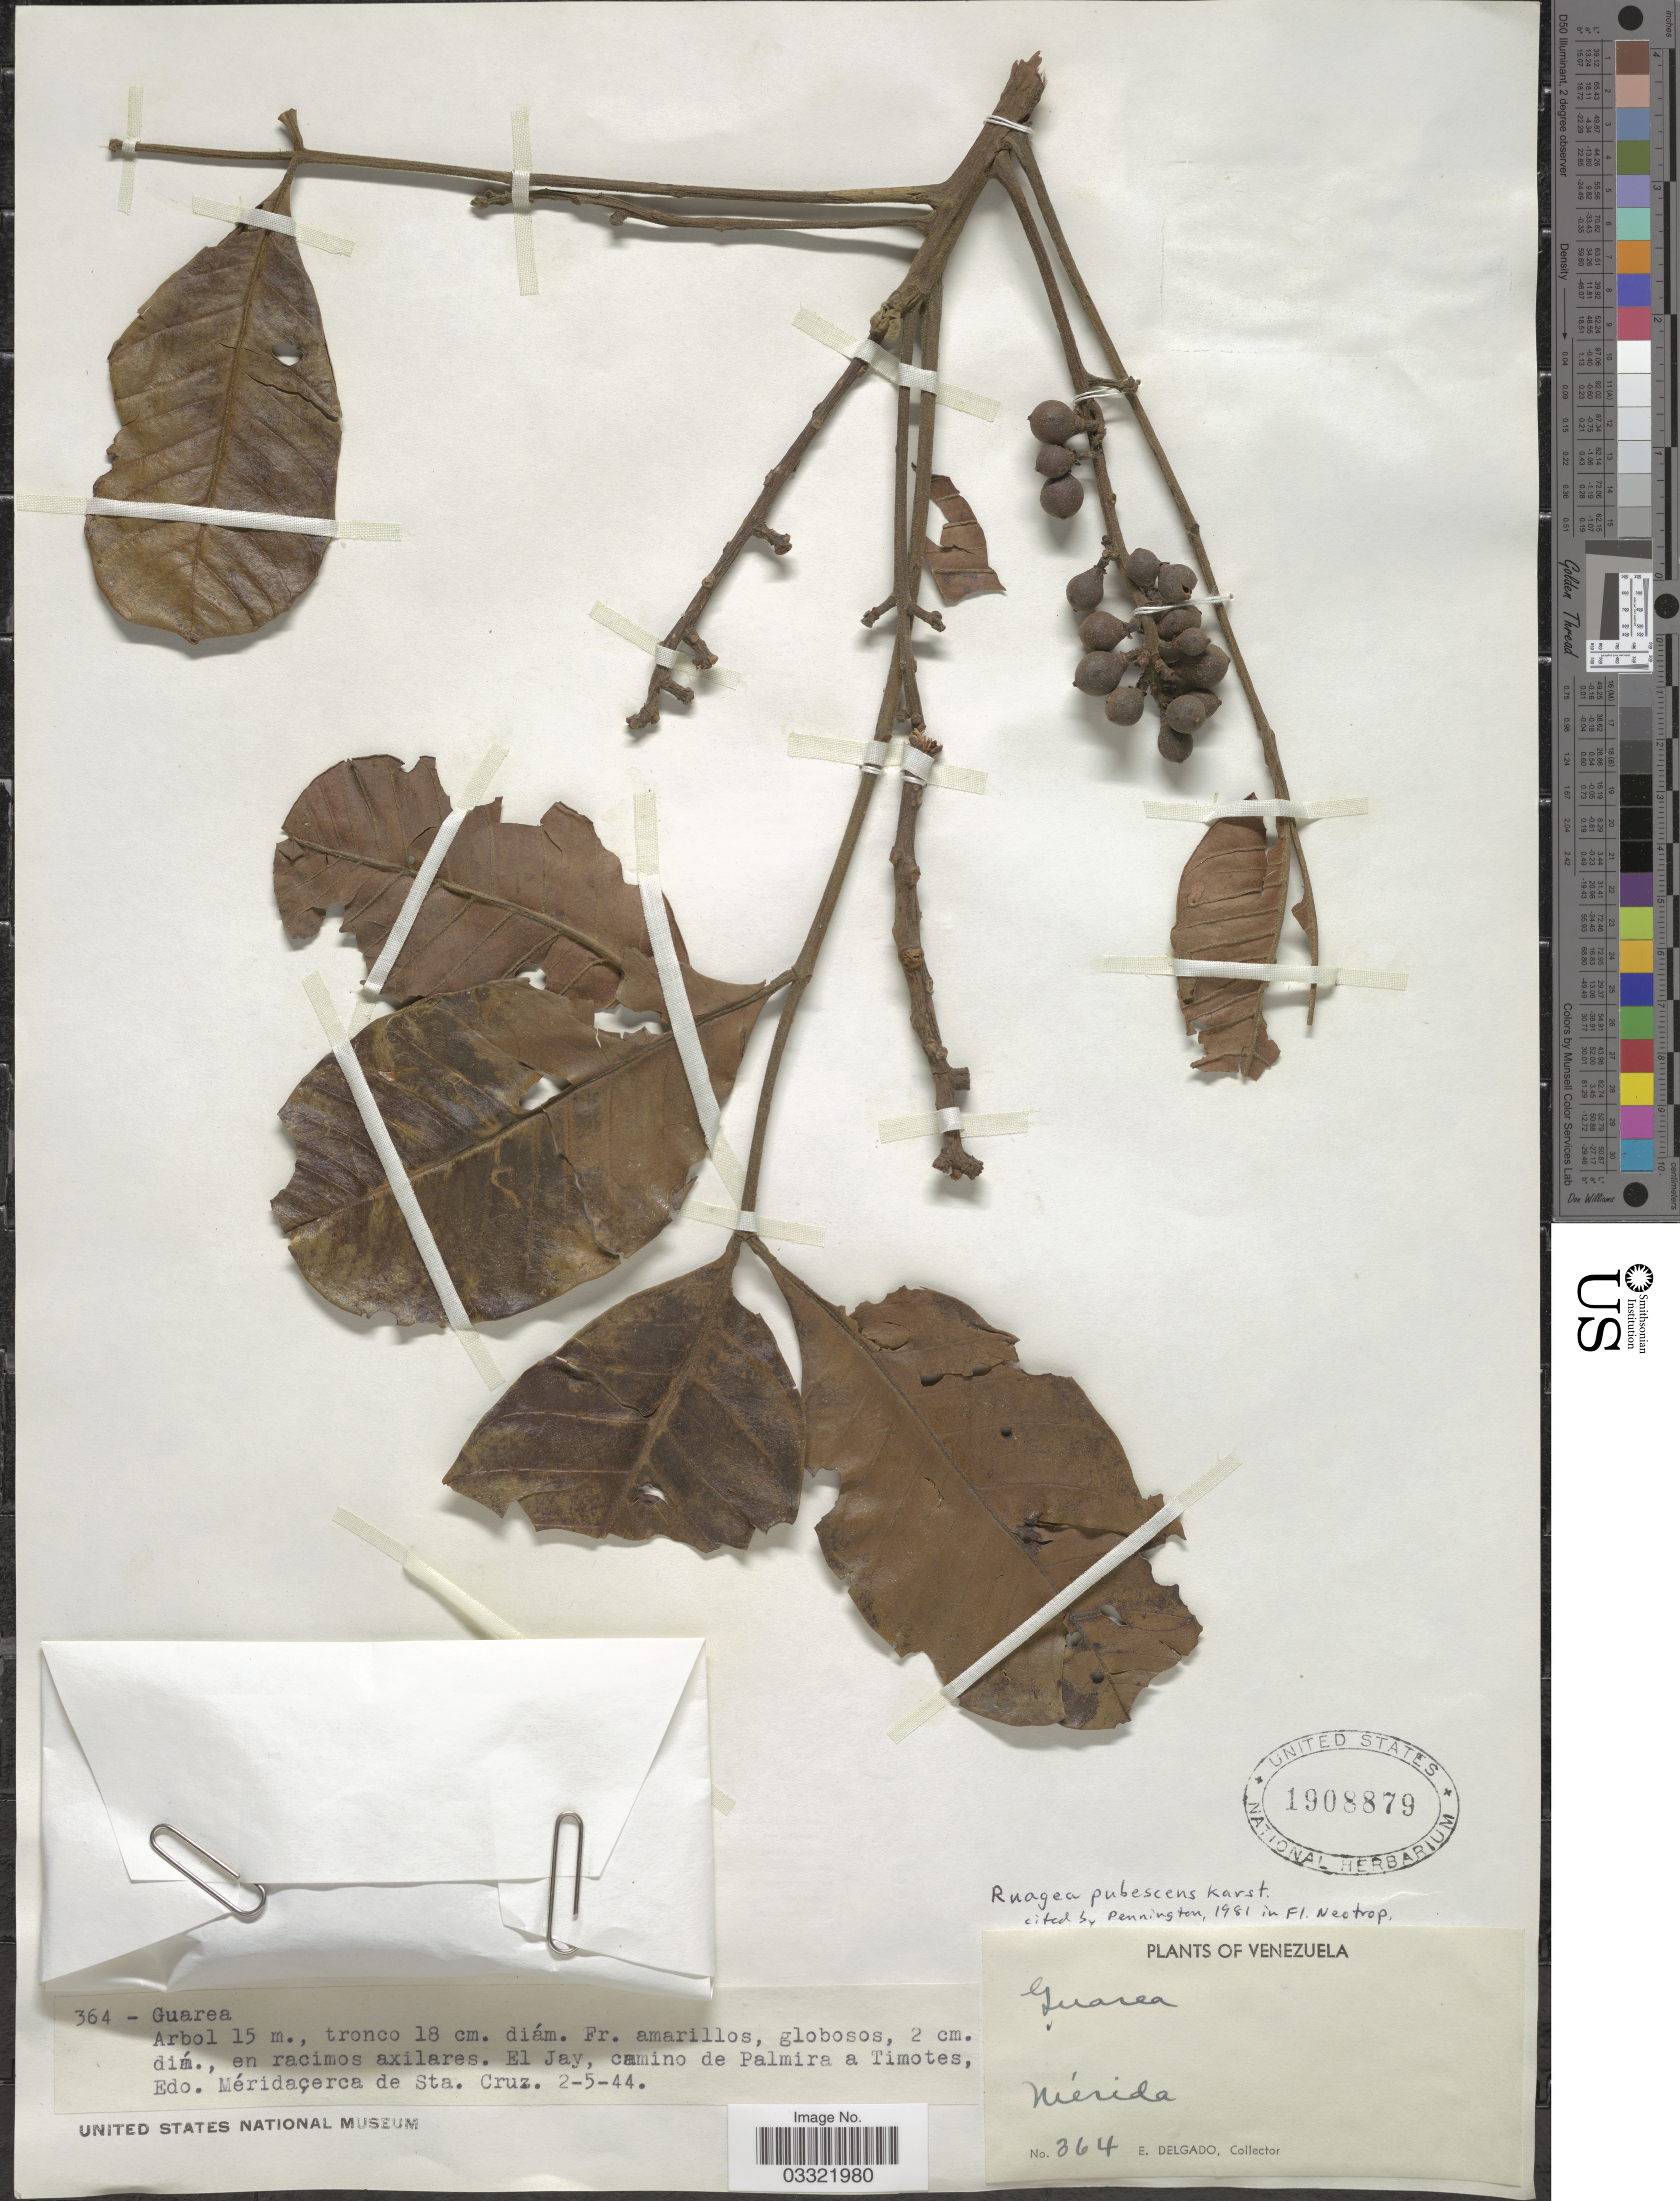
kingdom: Plantae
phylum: Tracheophyta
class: Magnoliopsida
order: Sapindales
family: Meliaceae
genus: Ruagea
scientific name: Ruagea pubescens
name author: H. Karst.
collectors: E. Delgado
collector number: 364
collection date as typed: Transcribed d/m/y: 2/5/44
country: Venezuela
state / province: Mérida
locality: El Jay, camino de Palmira a Timotes, Edo. Méridaçerca de Sta. Cruz.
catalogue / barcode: US 1908879